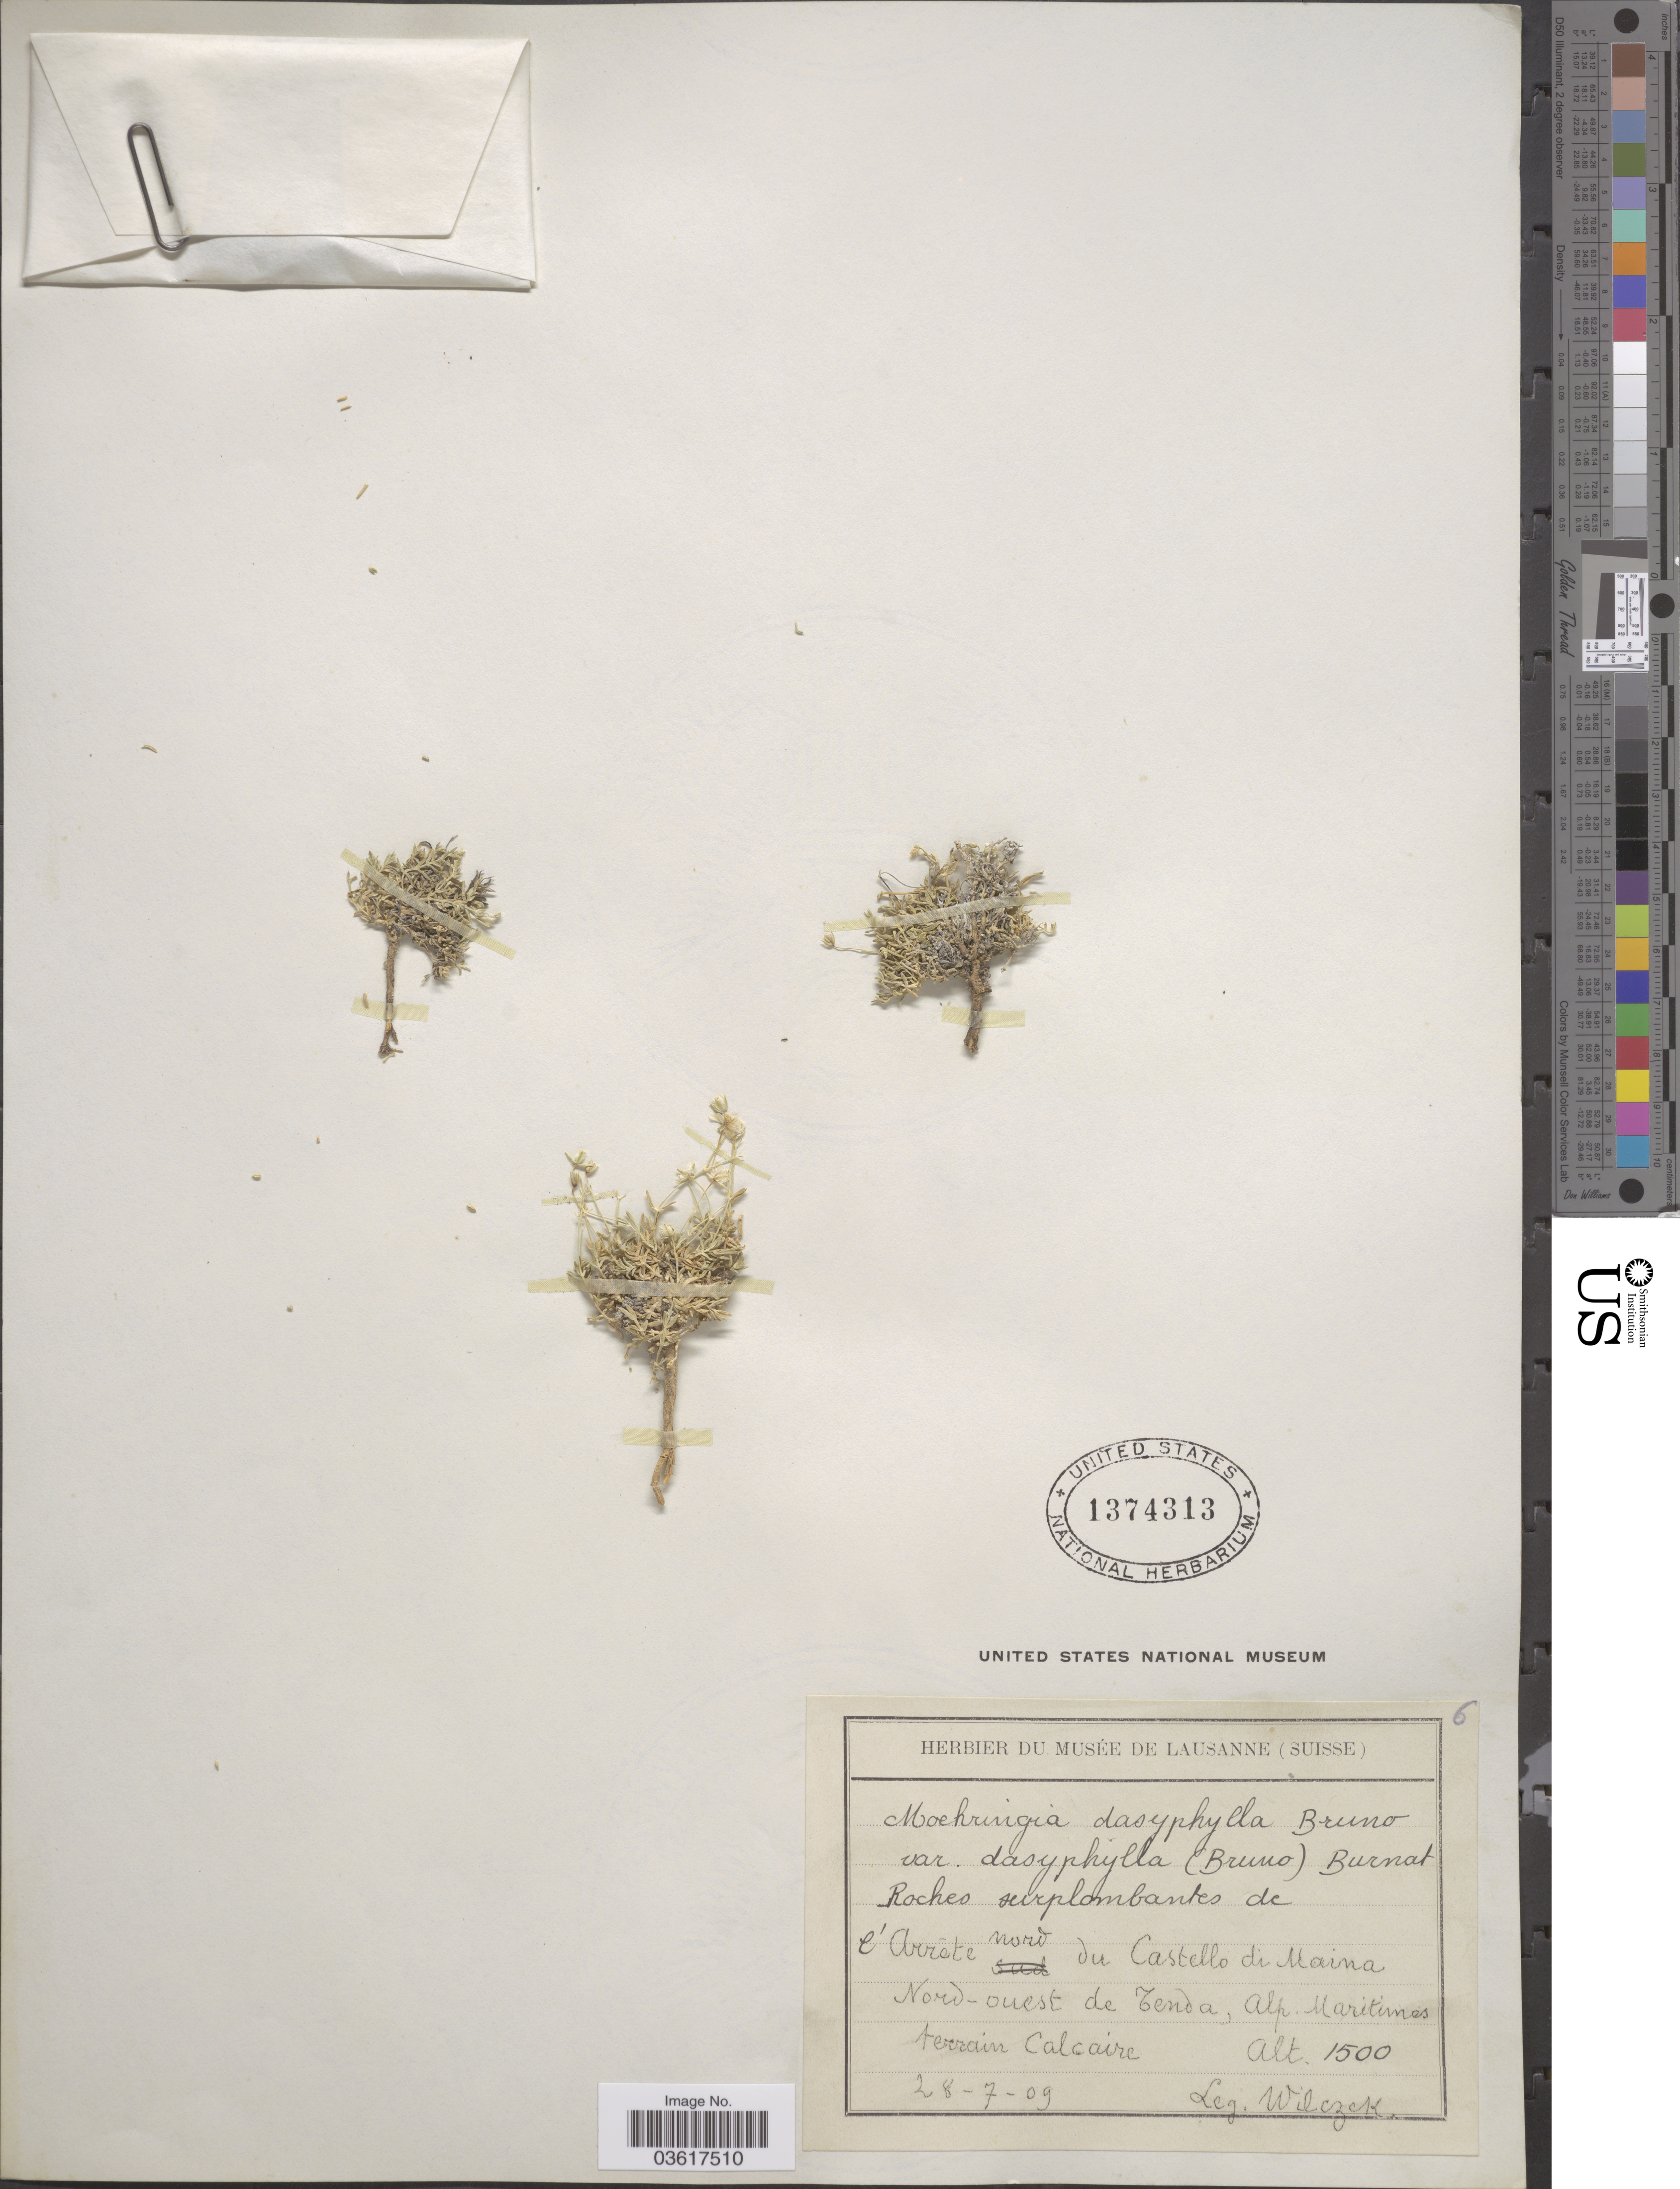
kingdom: Plantae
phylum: Tracheophyta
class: Magnoliopsida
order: Caryophyllales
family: Caryophyllaceae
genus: Moehringia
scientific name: Moehringia dasyphylla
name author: Bruno ex Gren. & Godr.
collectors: Wilczek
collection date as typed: Transcribed d/m/y: 28/7/9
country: France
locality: L'Arréte nord du Castello di Maina Nord-ouest de Tenda, Alp. Maritimes, terrain calcaire.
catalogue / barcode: US 1374313